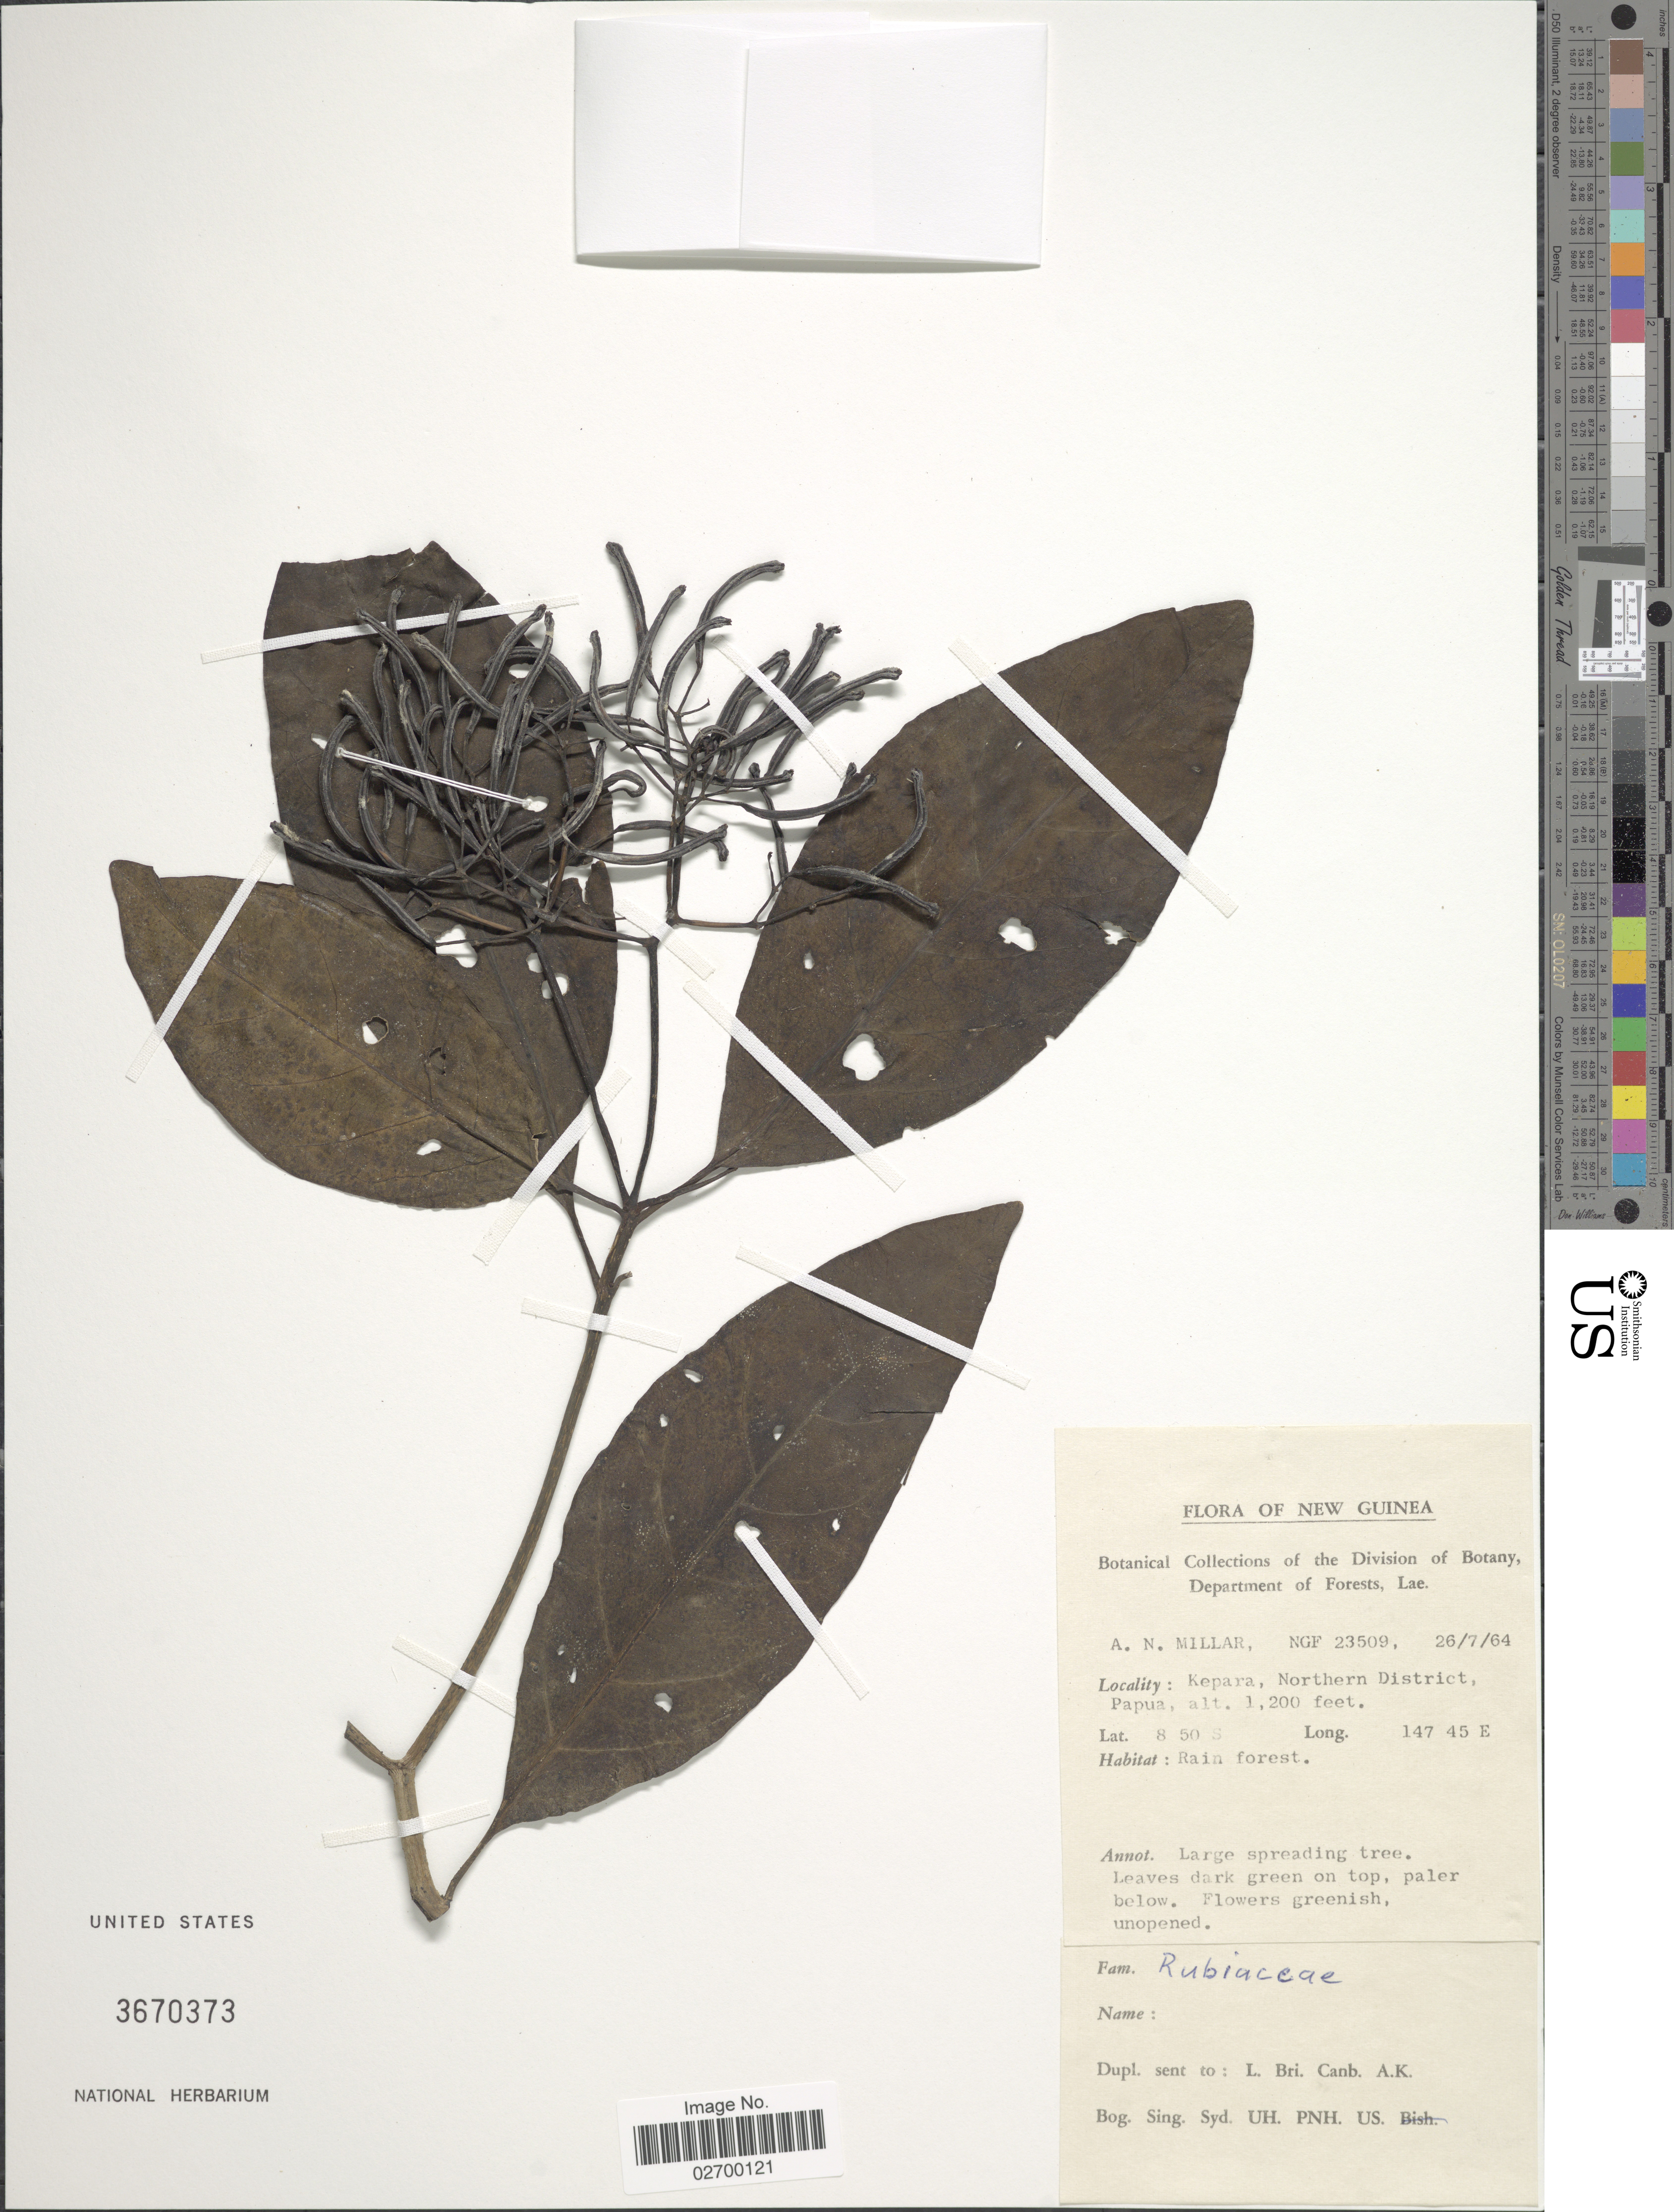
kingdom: Plantae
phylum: Tracheophyta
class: Magnoliopsida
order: Gentianales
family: Rubiaceae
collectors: A. Millar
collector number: NGF 23509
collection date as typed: Transcribed d/m/y: 26/7/64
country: Papua New Guinea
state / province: Northern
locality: New Guinea. Kepara, Papua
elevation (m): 366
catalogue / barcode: US 3670373